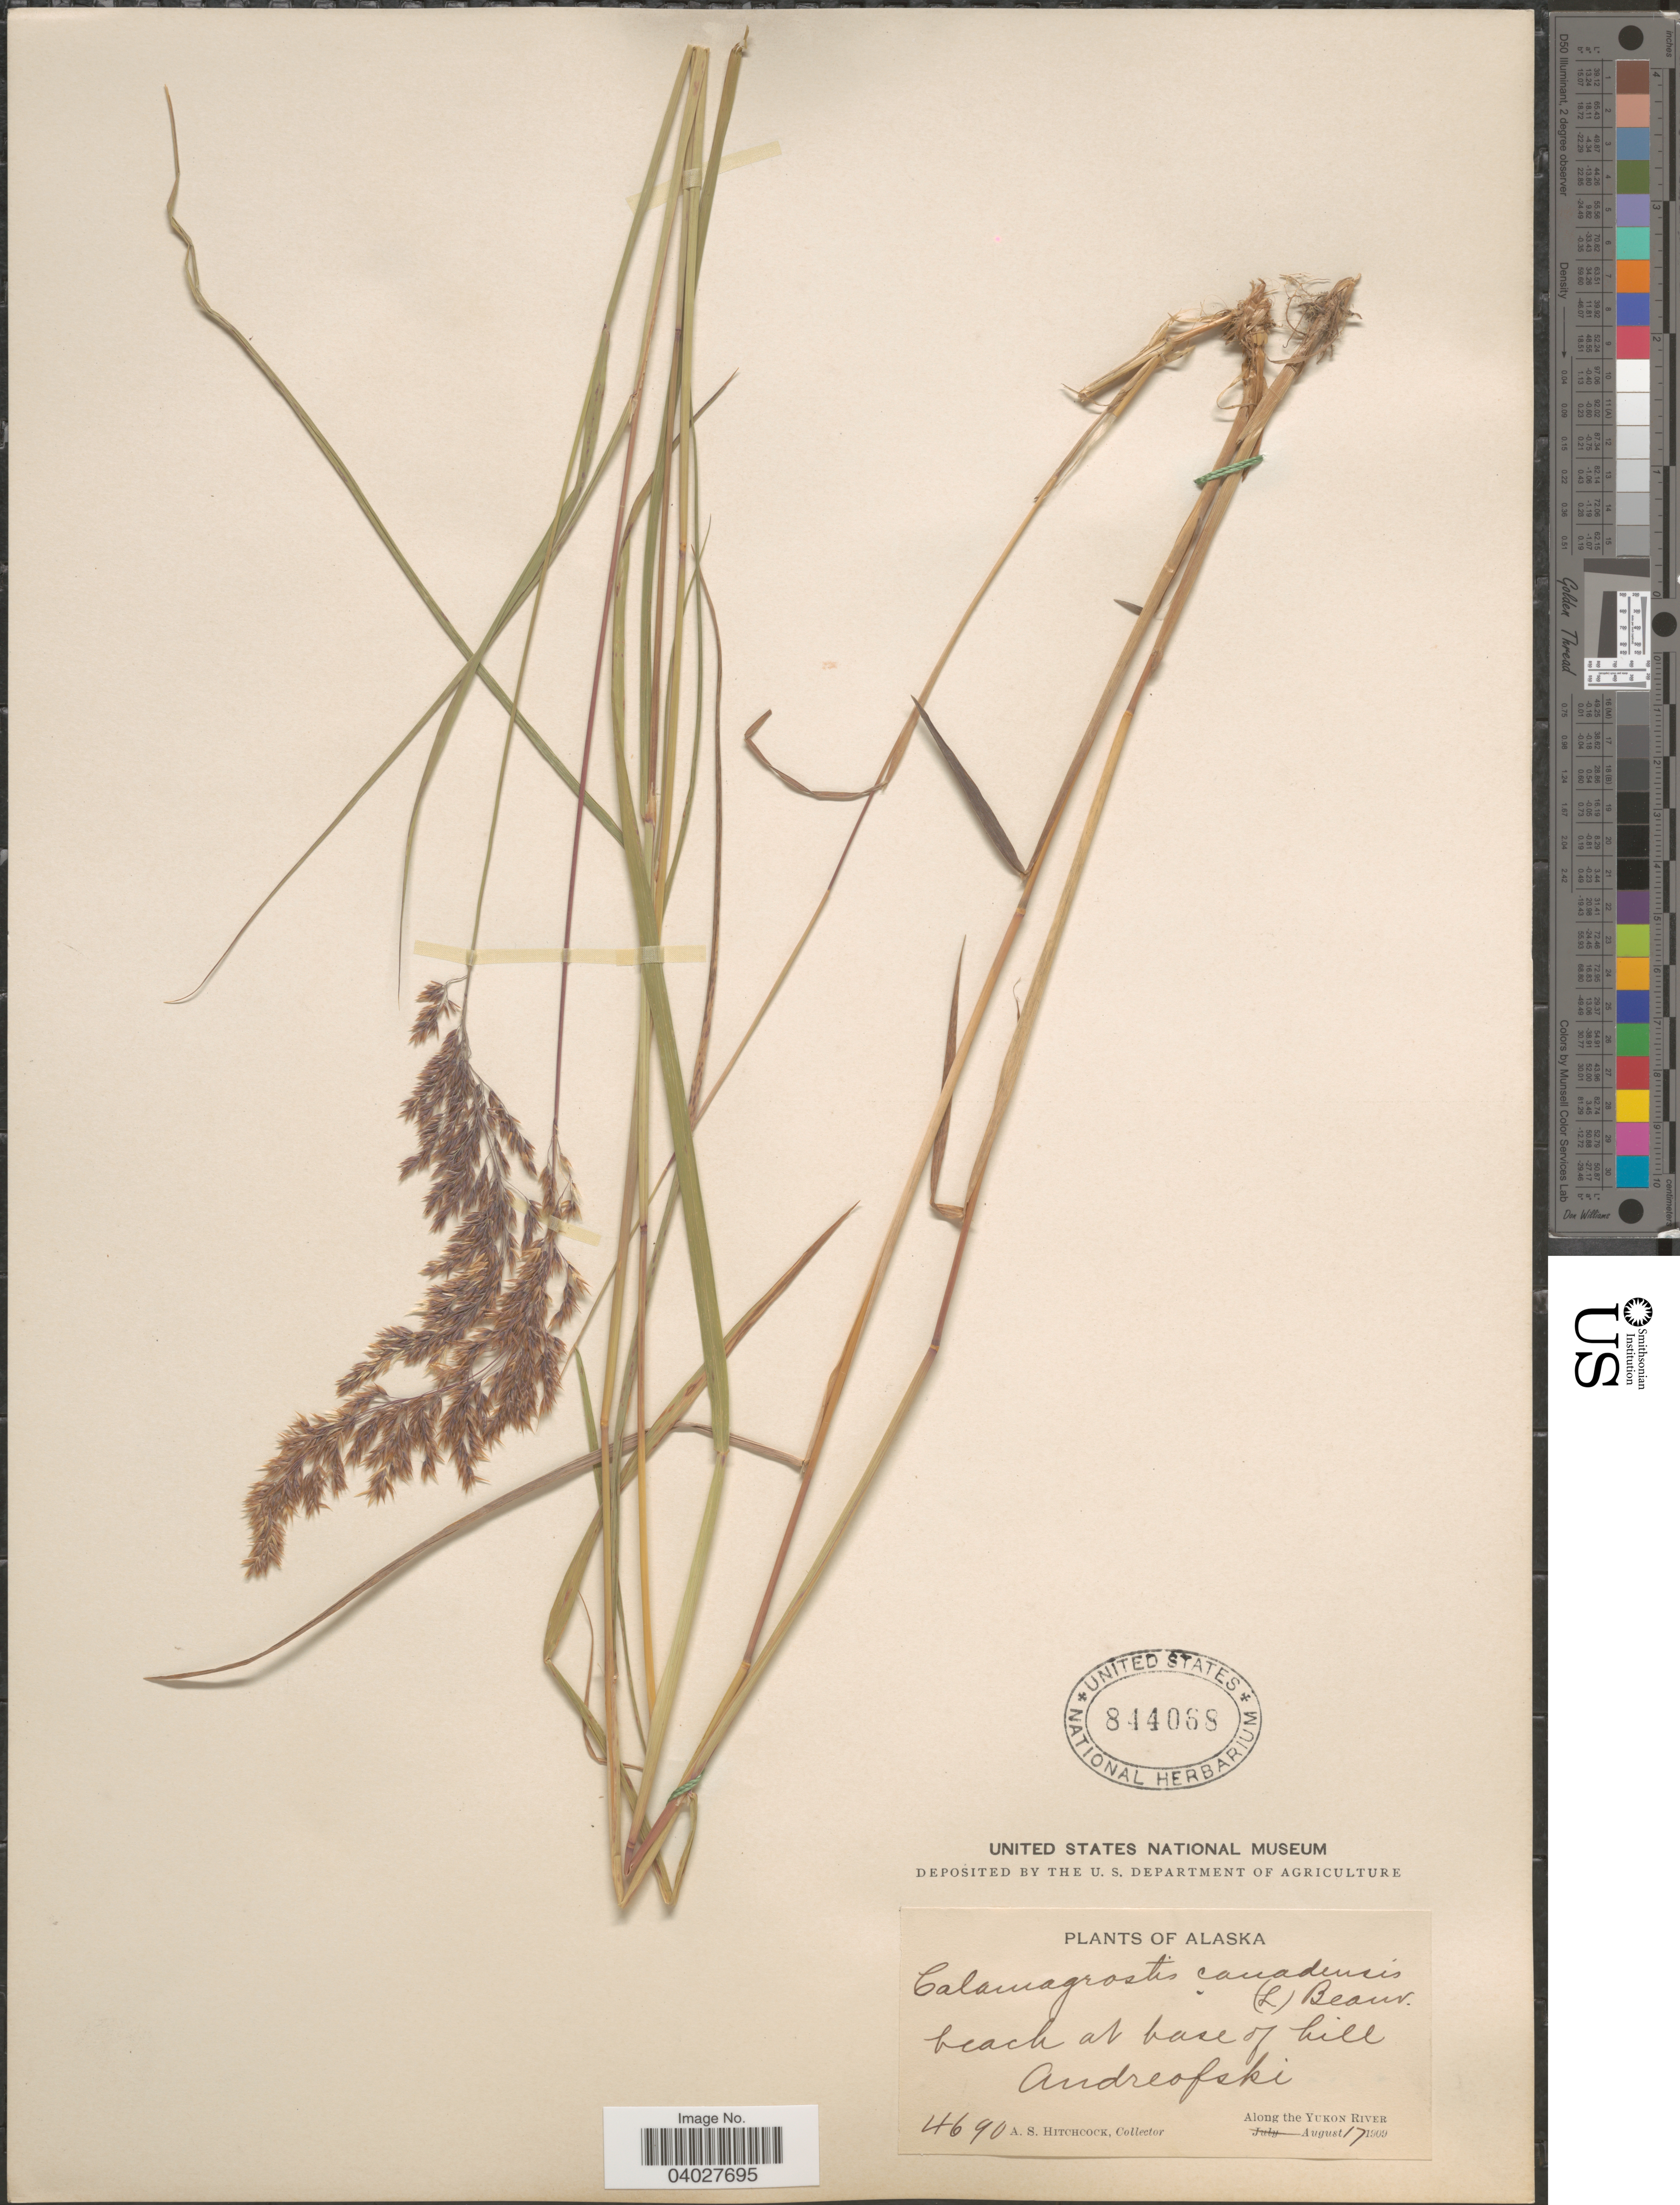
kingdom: Plantae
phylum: Tracheophyta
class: Liliopsida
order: Poales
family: Poaceae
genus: Calamagrostis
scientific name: Calamagrostis canadensis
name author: (Michx.) P. Beauv.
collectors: A. S. Hitchcock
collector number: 4690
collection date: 1909-08-17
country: United States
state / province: Alaska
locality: Beach at base of hill Andreofski. Along the Yukon River.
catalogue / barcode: US 844068